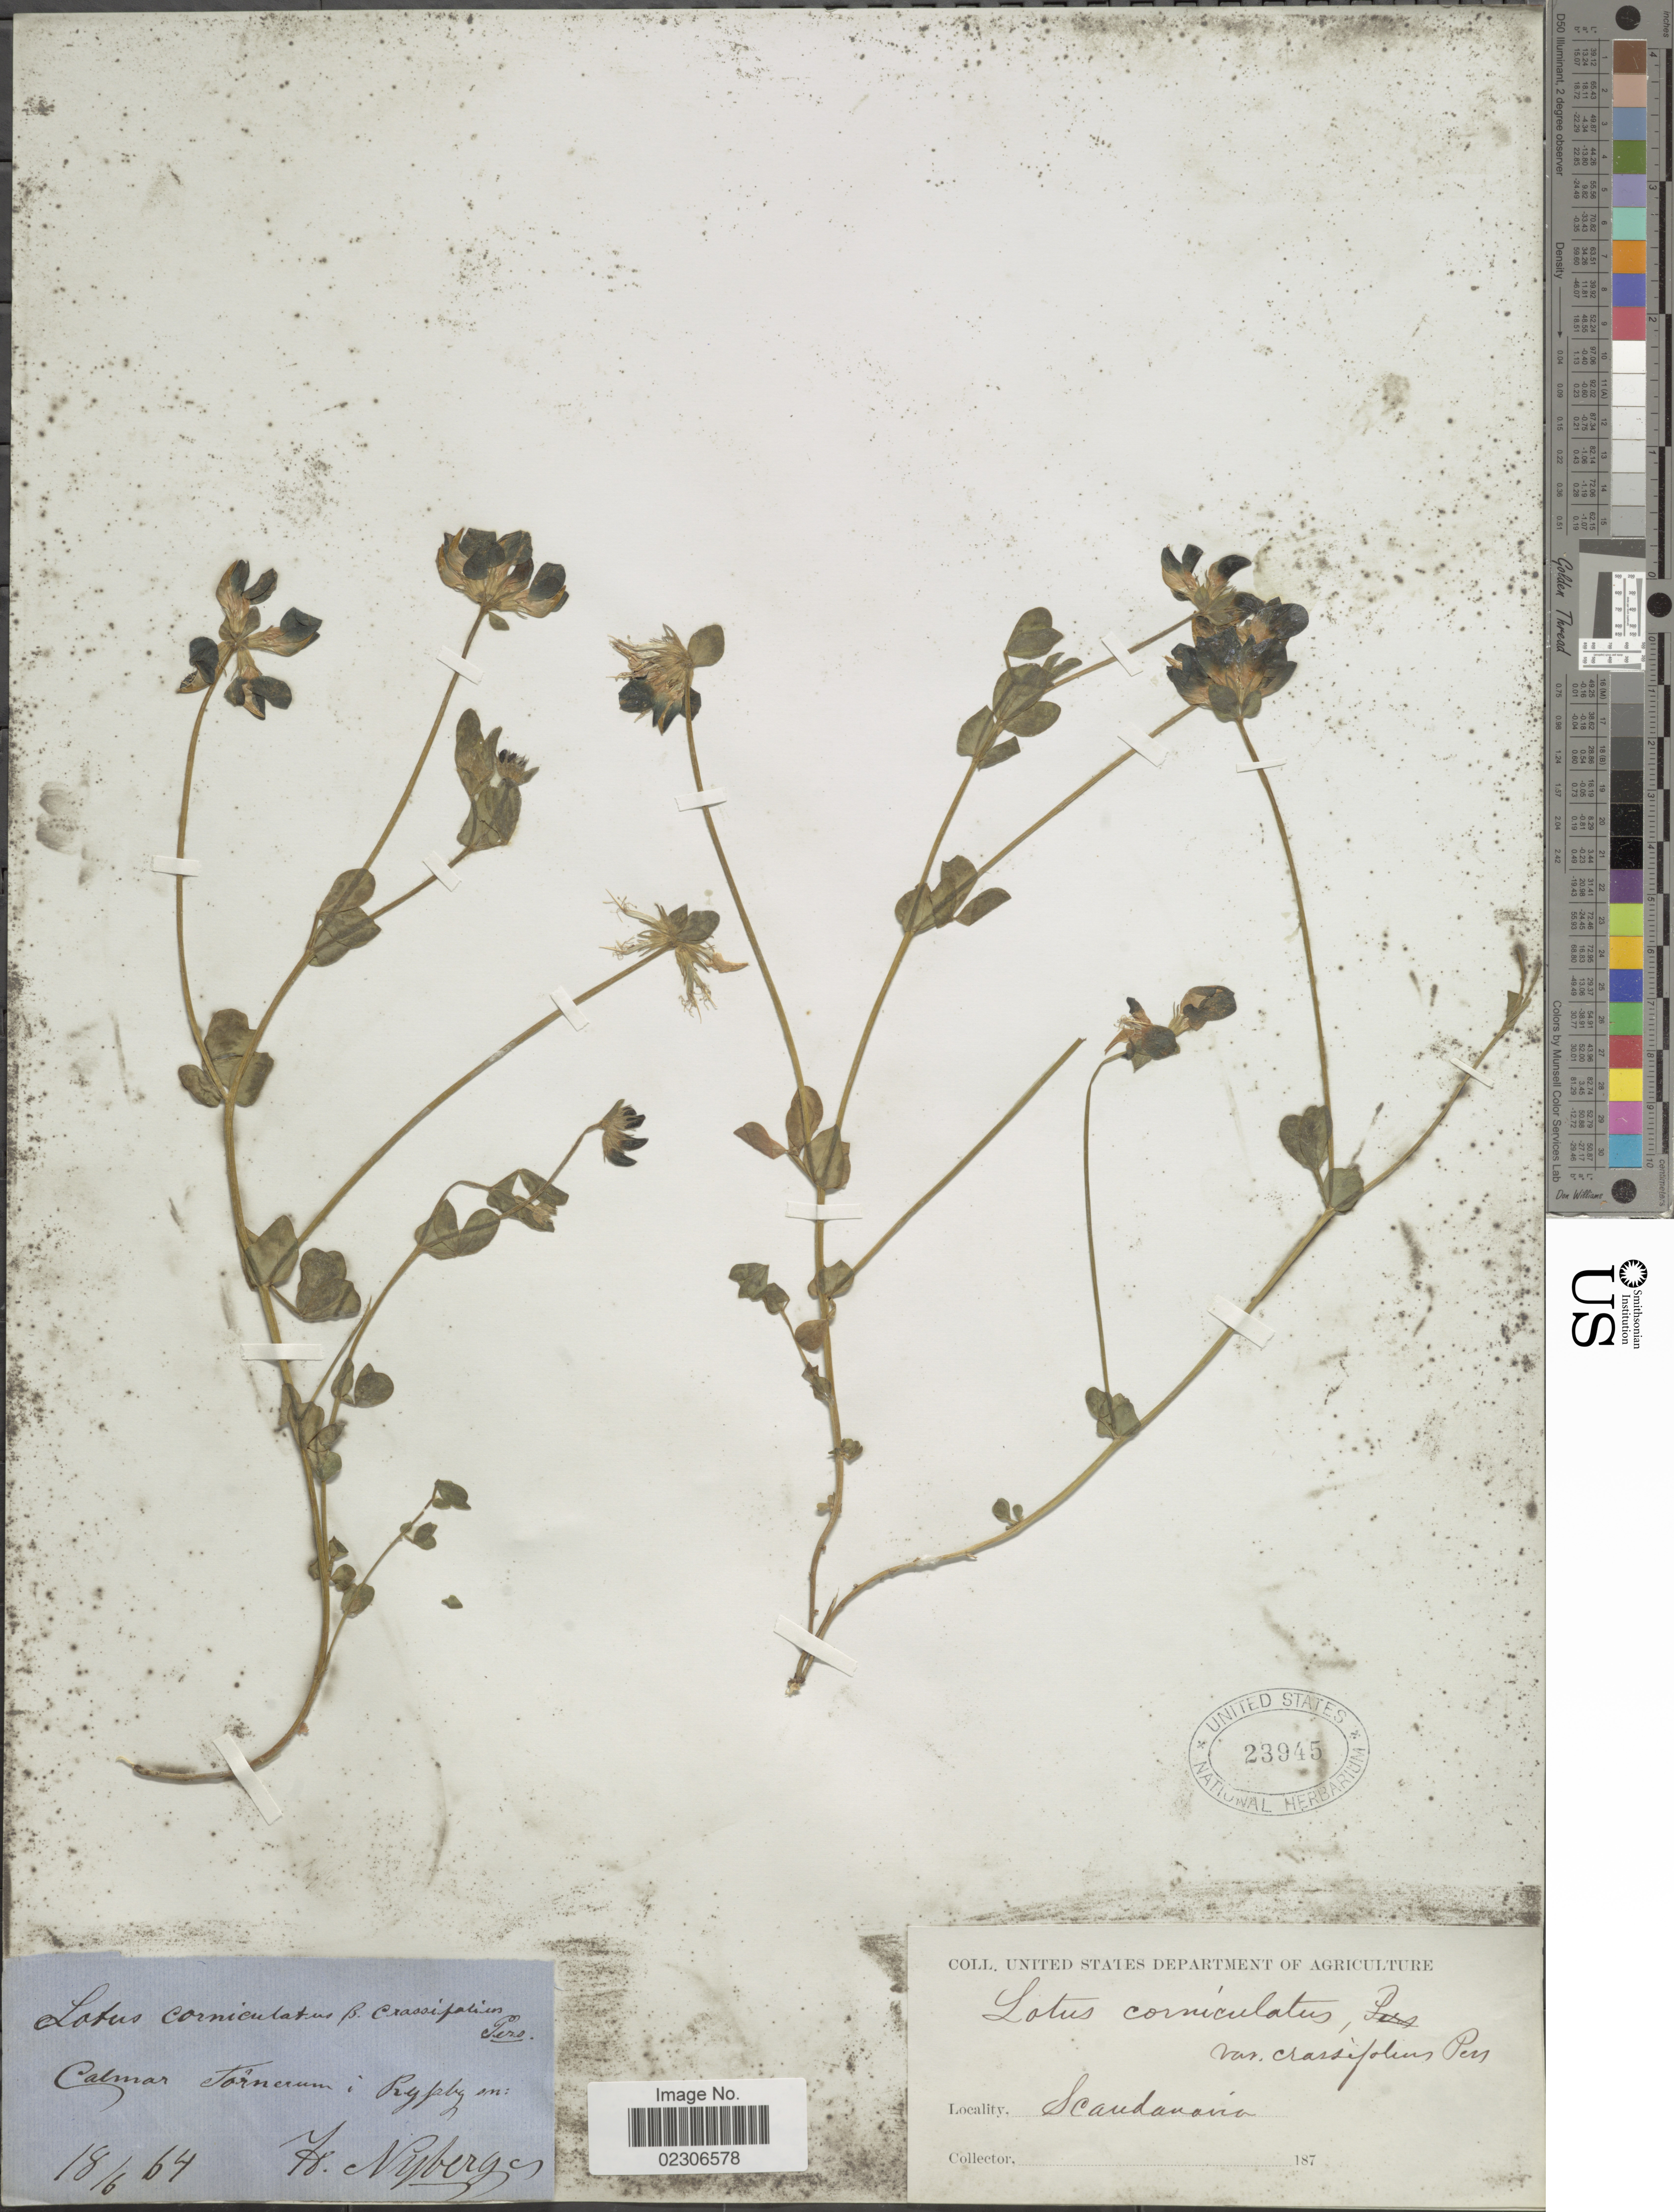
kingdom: Plantae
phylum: Tracheophyta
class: Magnoliopsida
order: Fabales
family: Fabaceae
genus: Lotus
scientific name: Lotus corniculatus var. major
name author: (Scop.) Brand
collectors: Nyberges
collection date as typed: Transcribed d/m/y: 18/6/64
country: Sweden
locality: Calmar Törnerum i Prypbg sn: Scandanavia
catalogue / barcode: US 23945